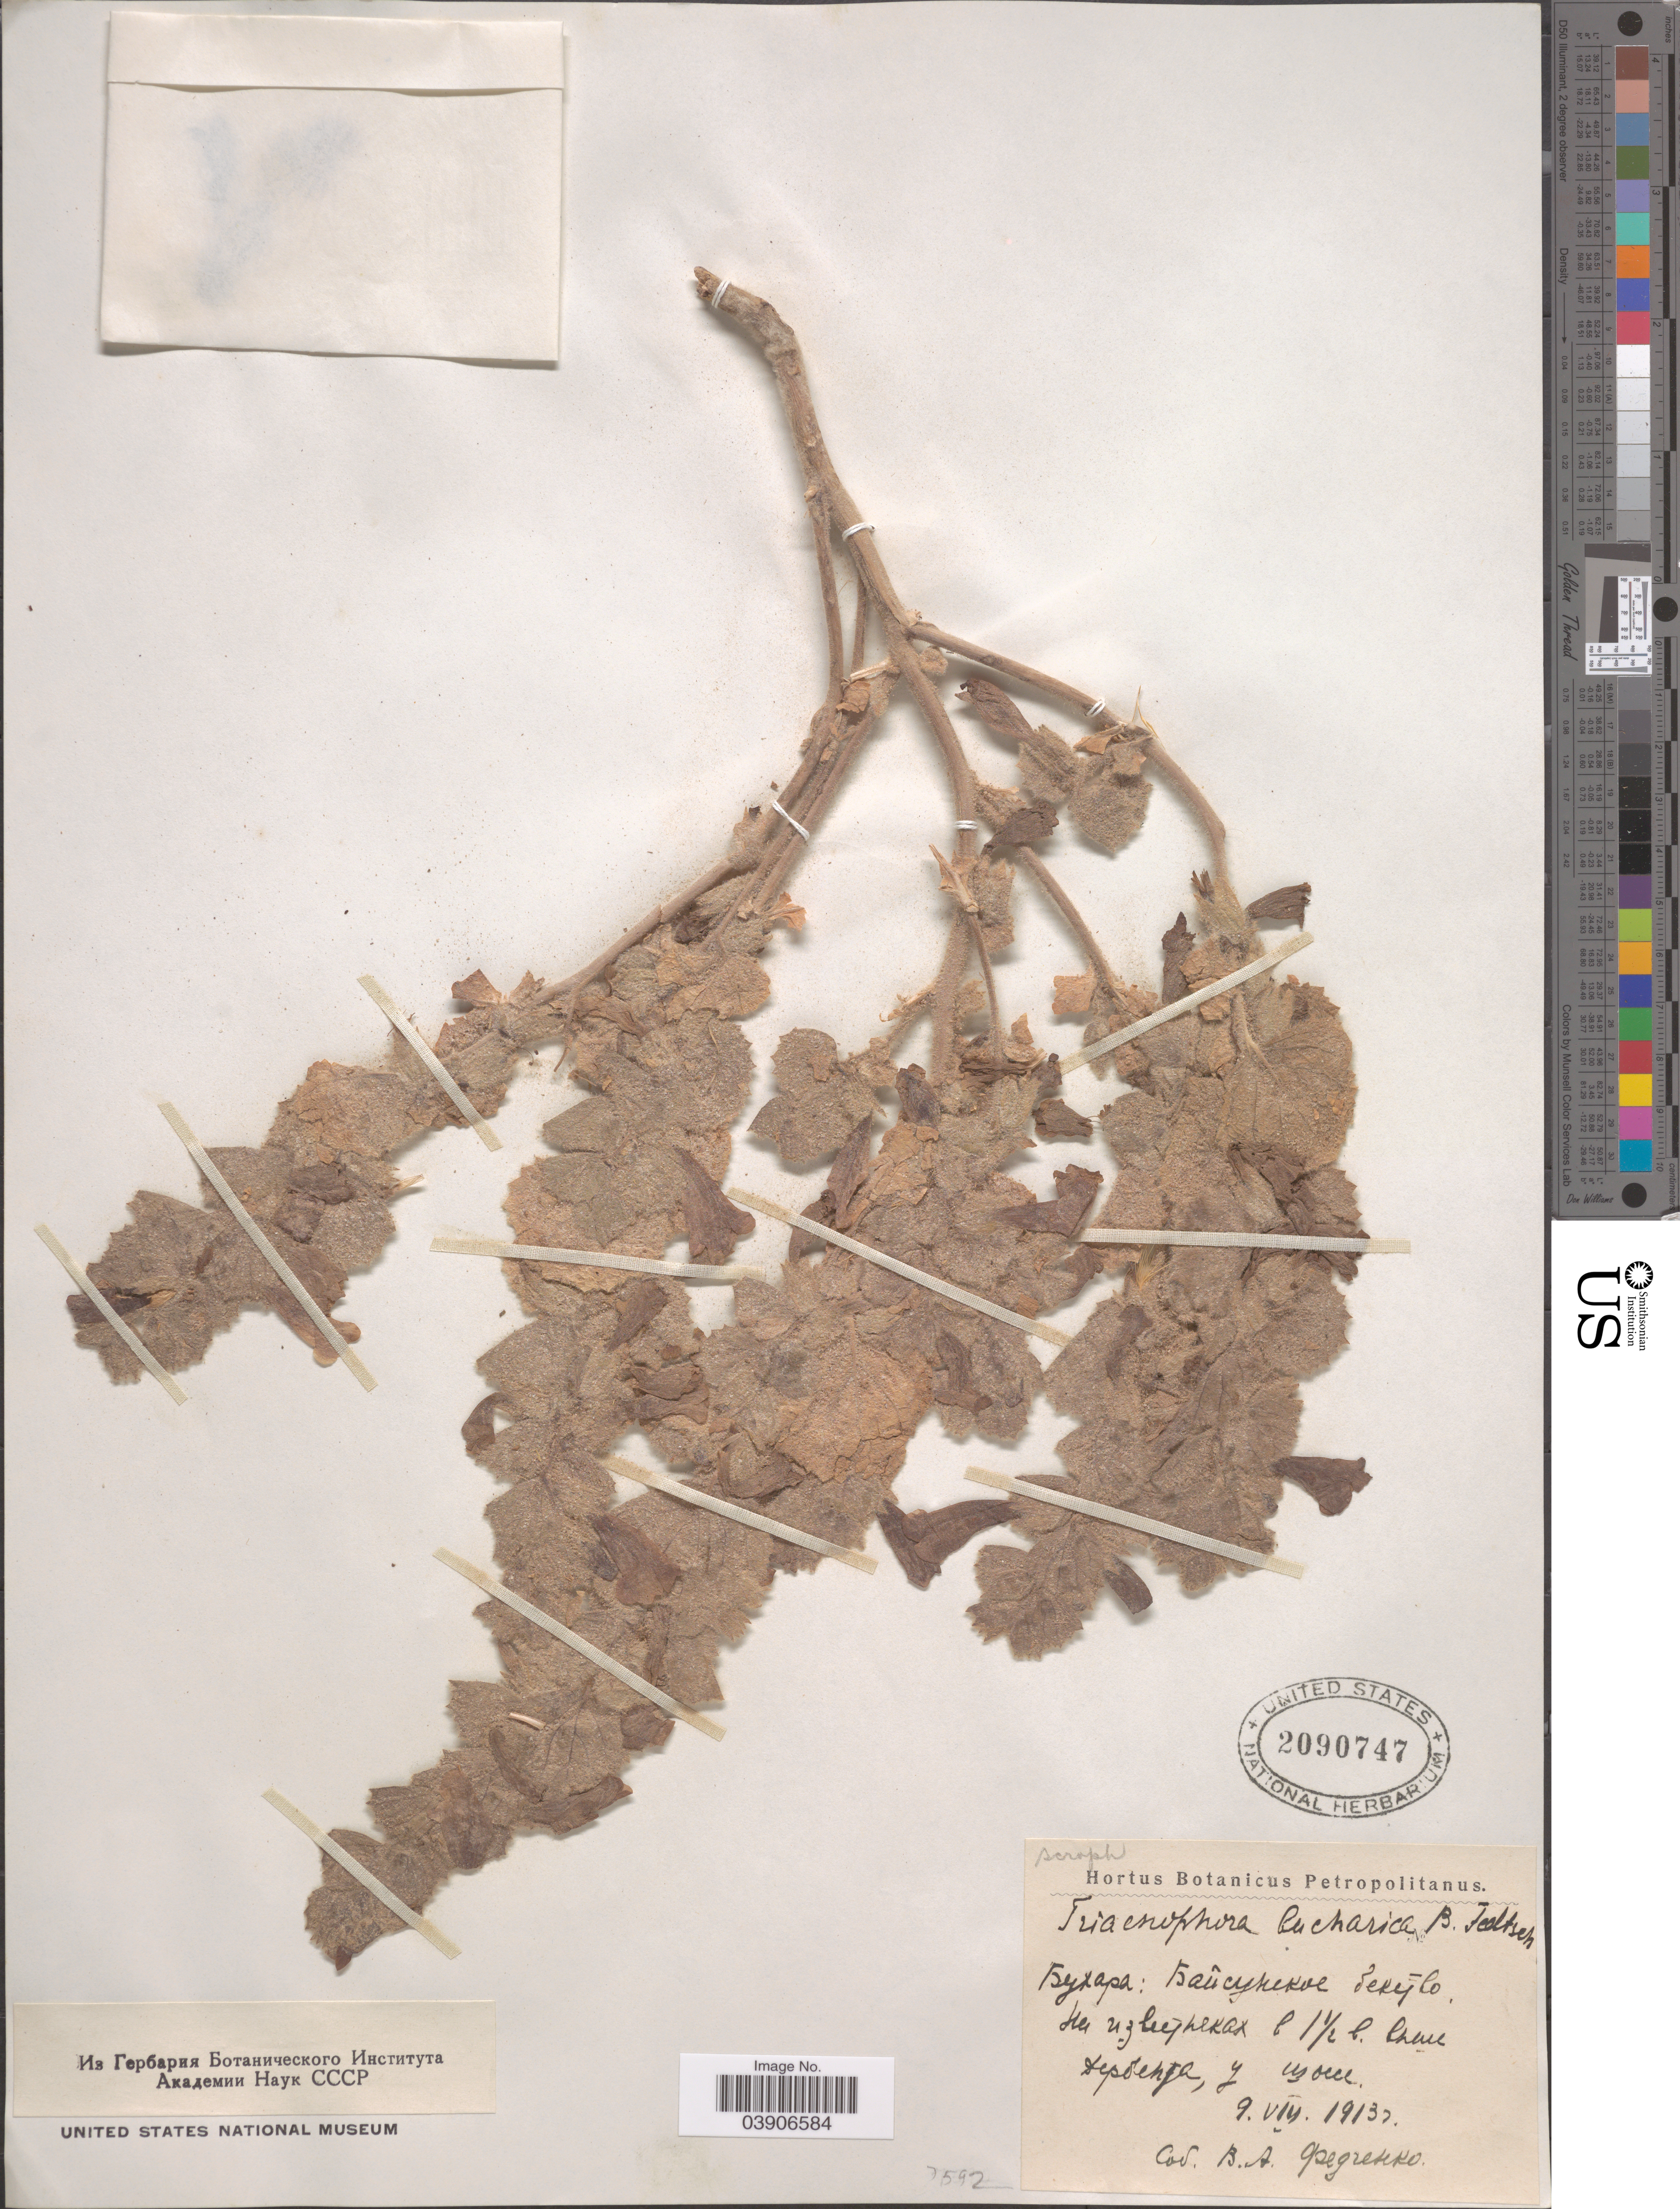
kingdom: Plantae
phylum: Tracheophyta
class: Magnoliopsida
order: Lamiales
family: Rehmanniaceae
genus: Triaenophora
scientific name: Triaenophora bucharica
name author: B. Fedtsch.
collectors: V. Fedchenko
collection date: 1913-08-09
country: Uzbekistan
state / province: Surxondaryo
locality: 1.5 km above Derbent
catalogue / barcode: US 2090747